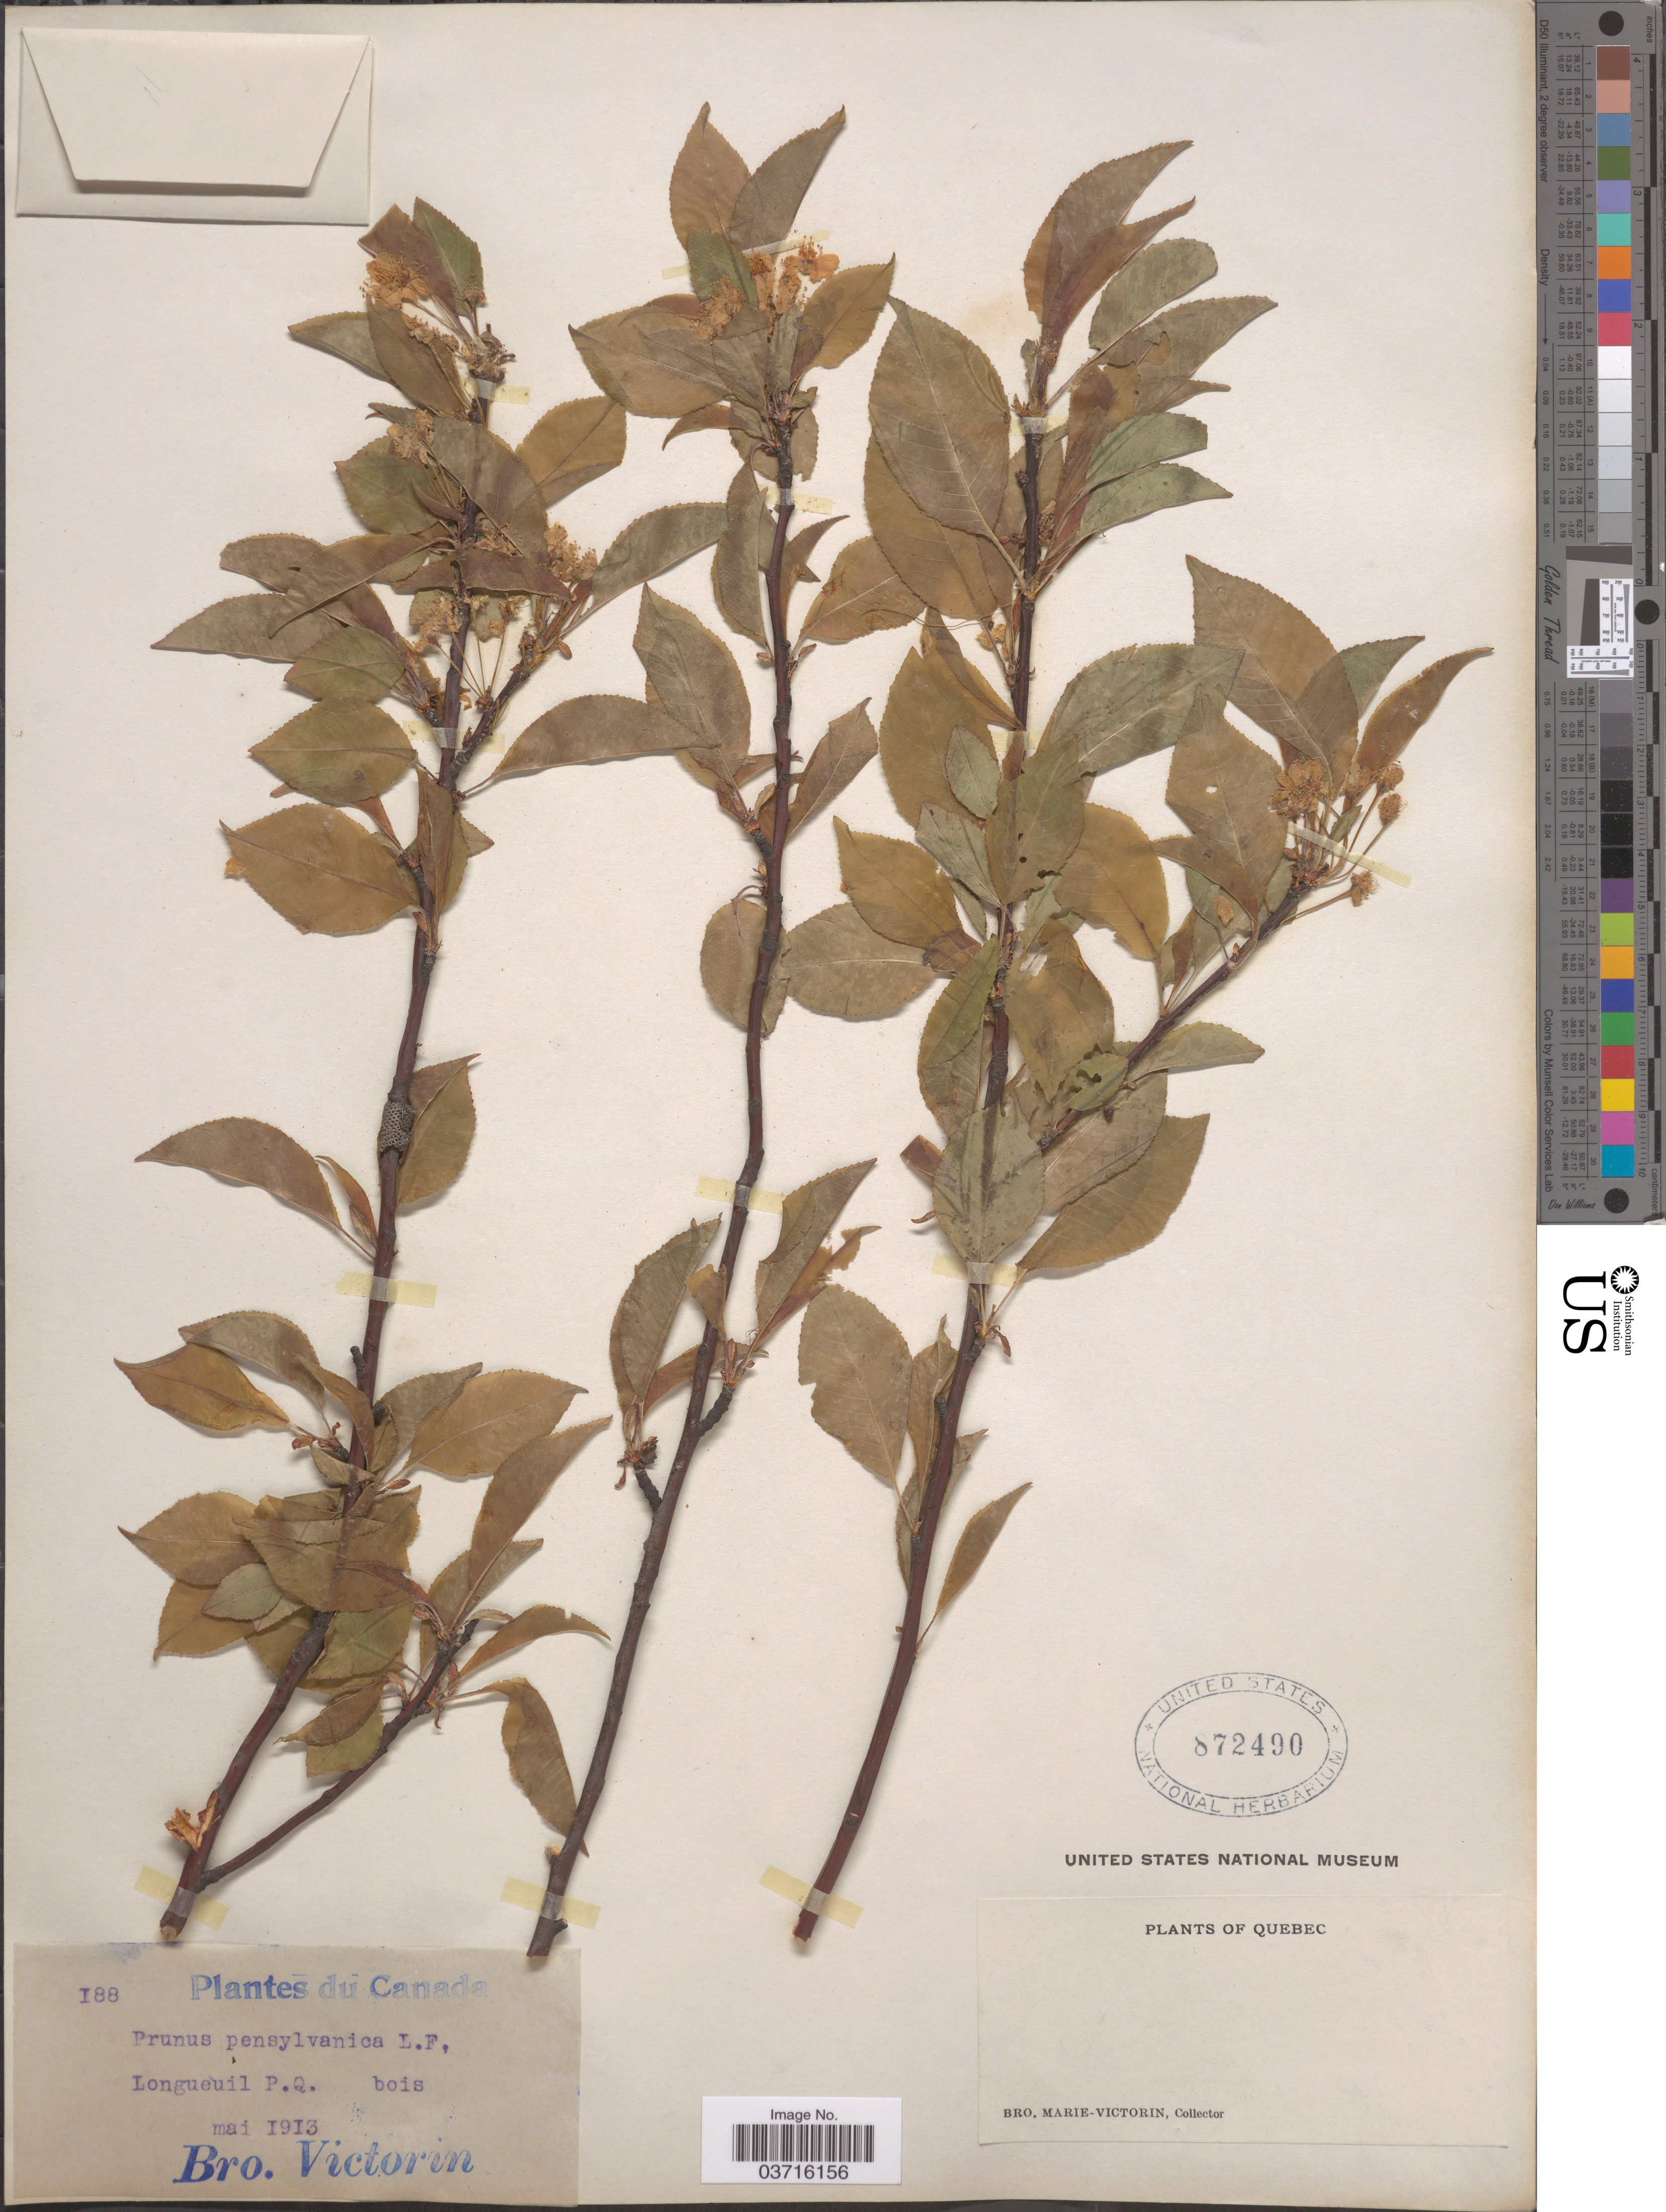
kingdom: Plantae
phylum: Tracheophyta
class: Magnoliopsida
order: Rosales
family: Rosaceae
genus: Prunus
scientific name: Prunus pensylvanica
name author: L. f.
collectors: Fr. Marie-Victorin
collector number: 188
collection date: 1913-05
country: Canada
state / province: Quebec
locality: Longueuil P. Q.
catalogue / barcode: US 872490